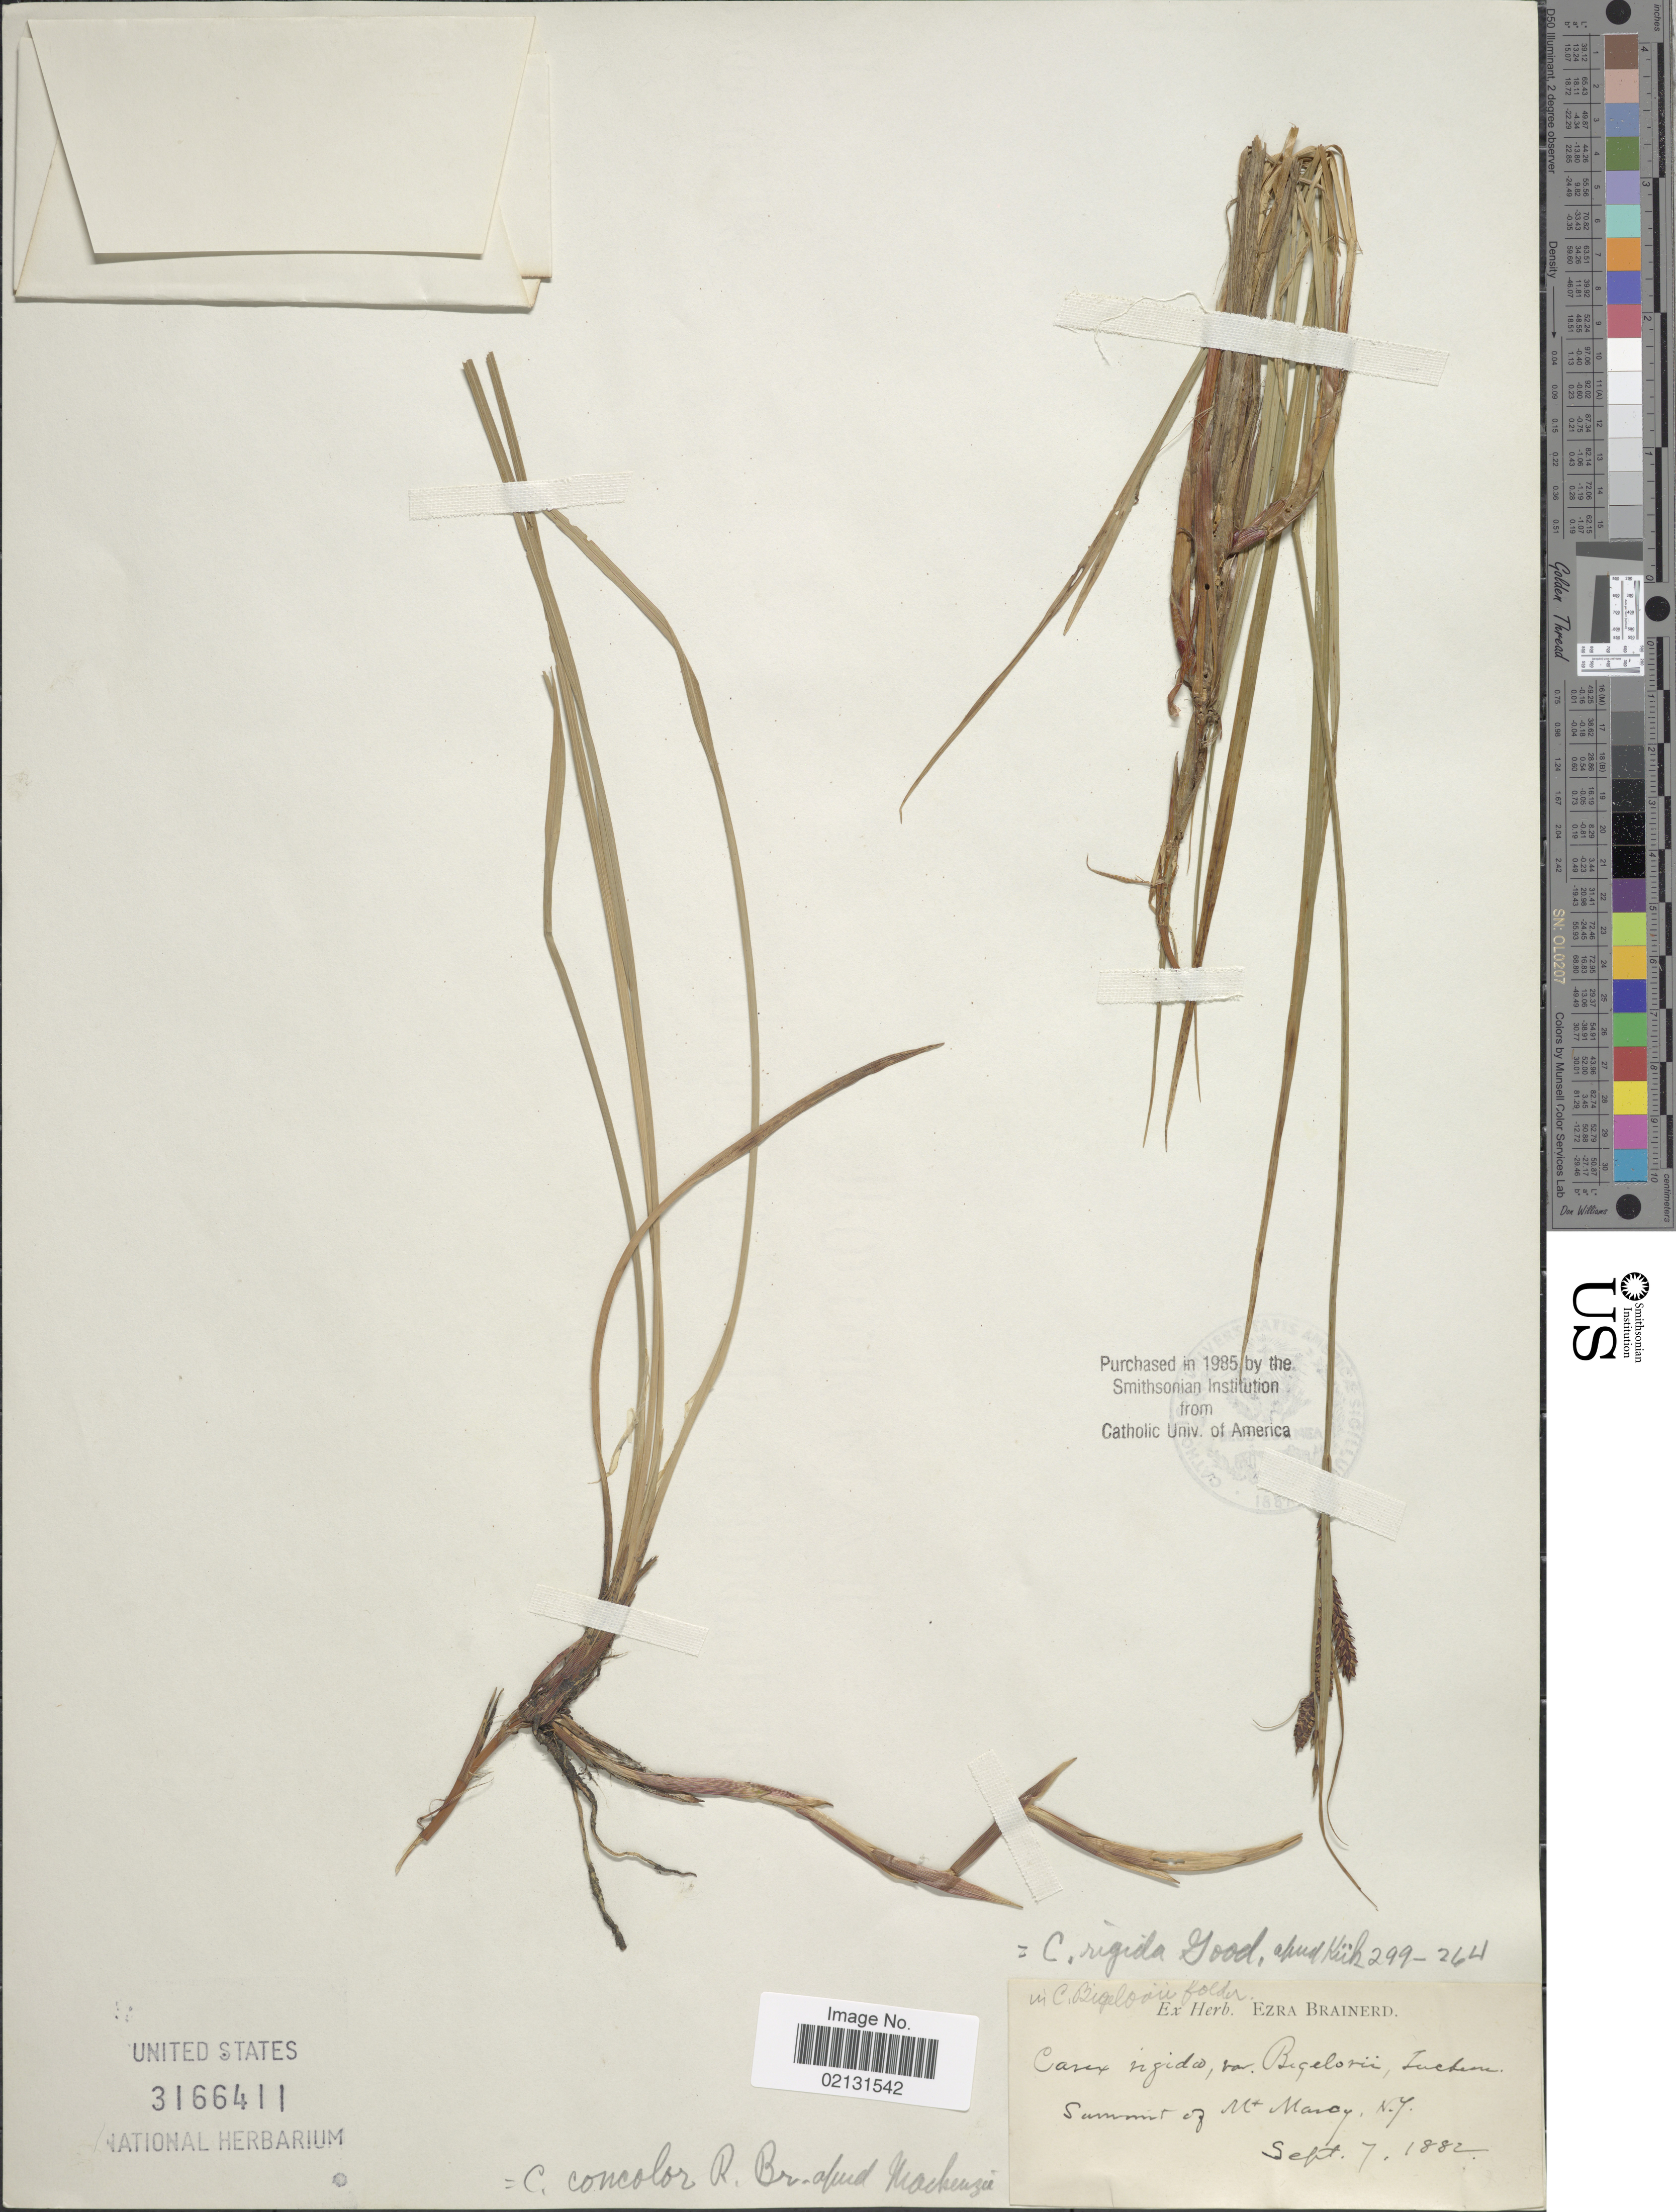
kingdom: Plantae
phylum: Tracheophyta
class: Liliopsida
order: Poales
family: Cyperaceae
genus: Carex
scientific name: Carex bigelowii subsp. bigelowii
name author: Torr. ex Schwein.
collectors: E. Brainerd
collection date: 1882-09-07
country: United States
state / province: New York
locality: Summit of Mt. Marcy.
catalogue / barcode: US 3166411